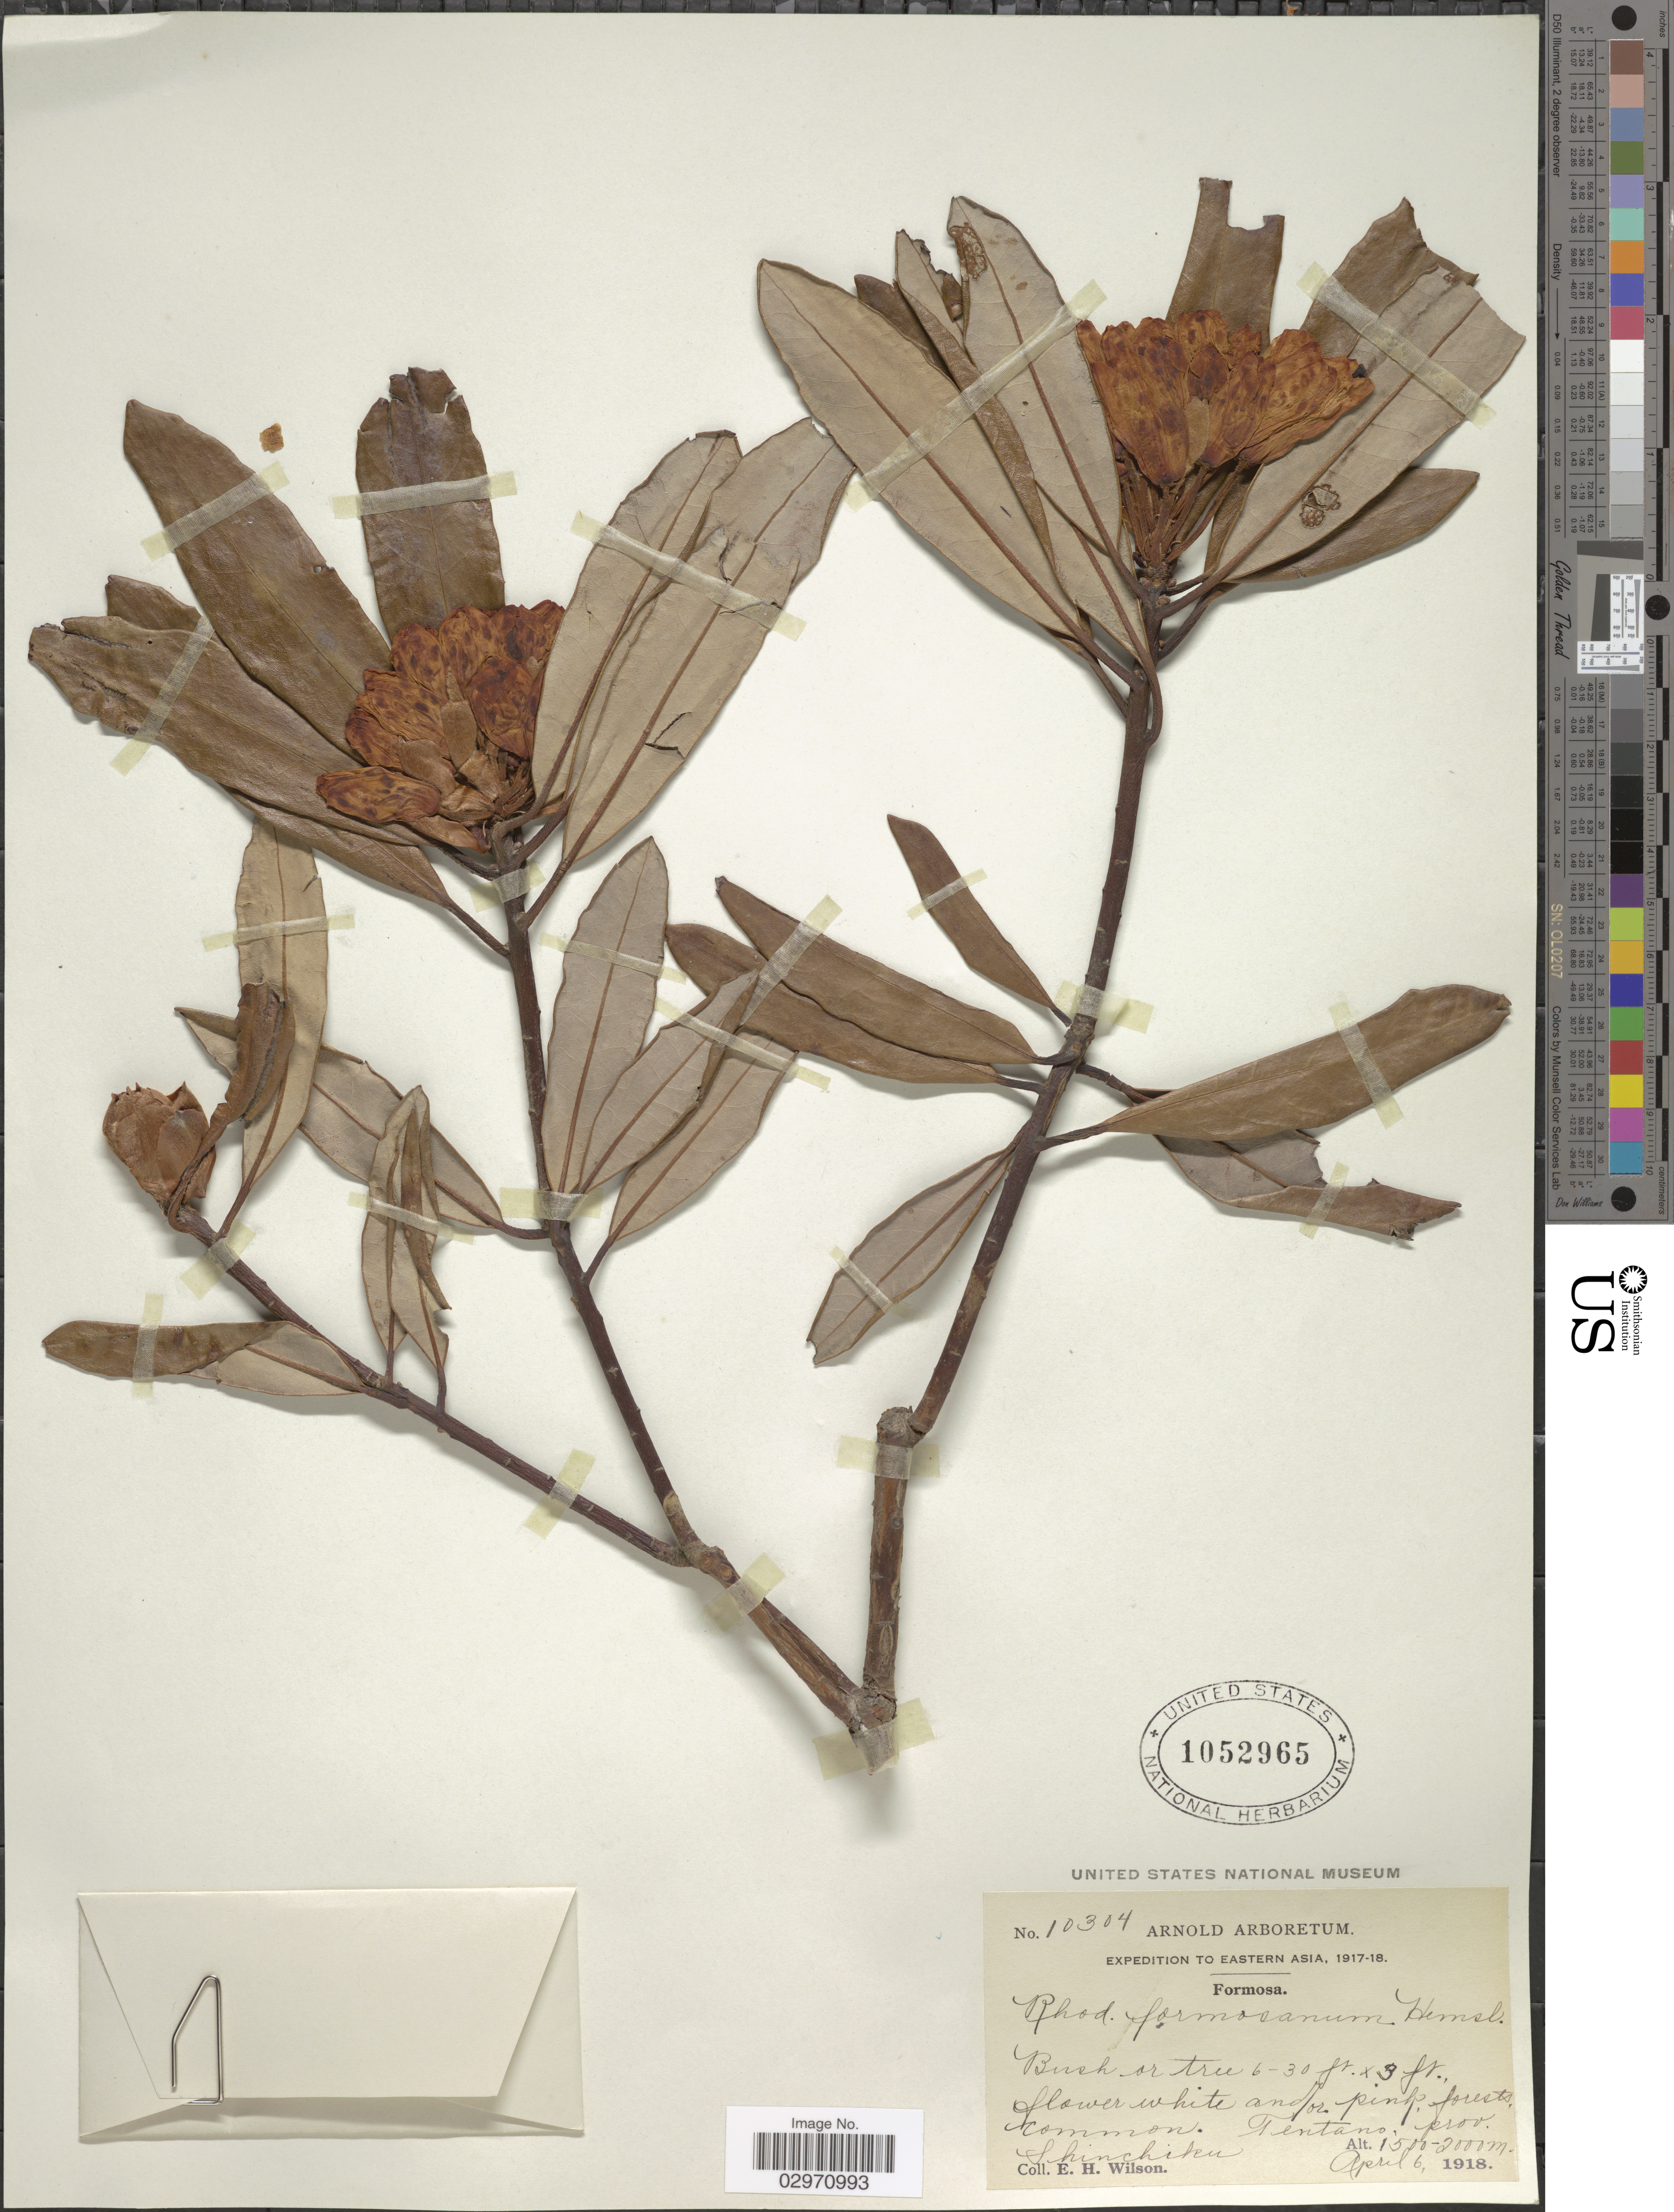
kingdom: Plantae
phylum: Tracheophyta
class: Magnoliopsida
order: Ericales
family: Ericaceae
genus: Rhododendron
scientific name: Rhododendron formosanum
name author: Hemsl.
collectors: E. Wilson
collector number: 10304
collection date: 1917/1918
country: Taiwan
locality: Eastern Asia. Formosa. Tentano, prov.Shinchiku.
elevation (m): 1500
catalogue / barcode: US 1052965